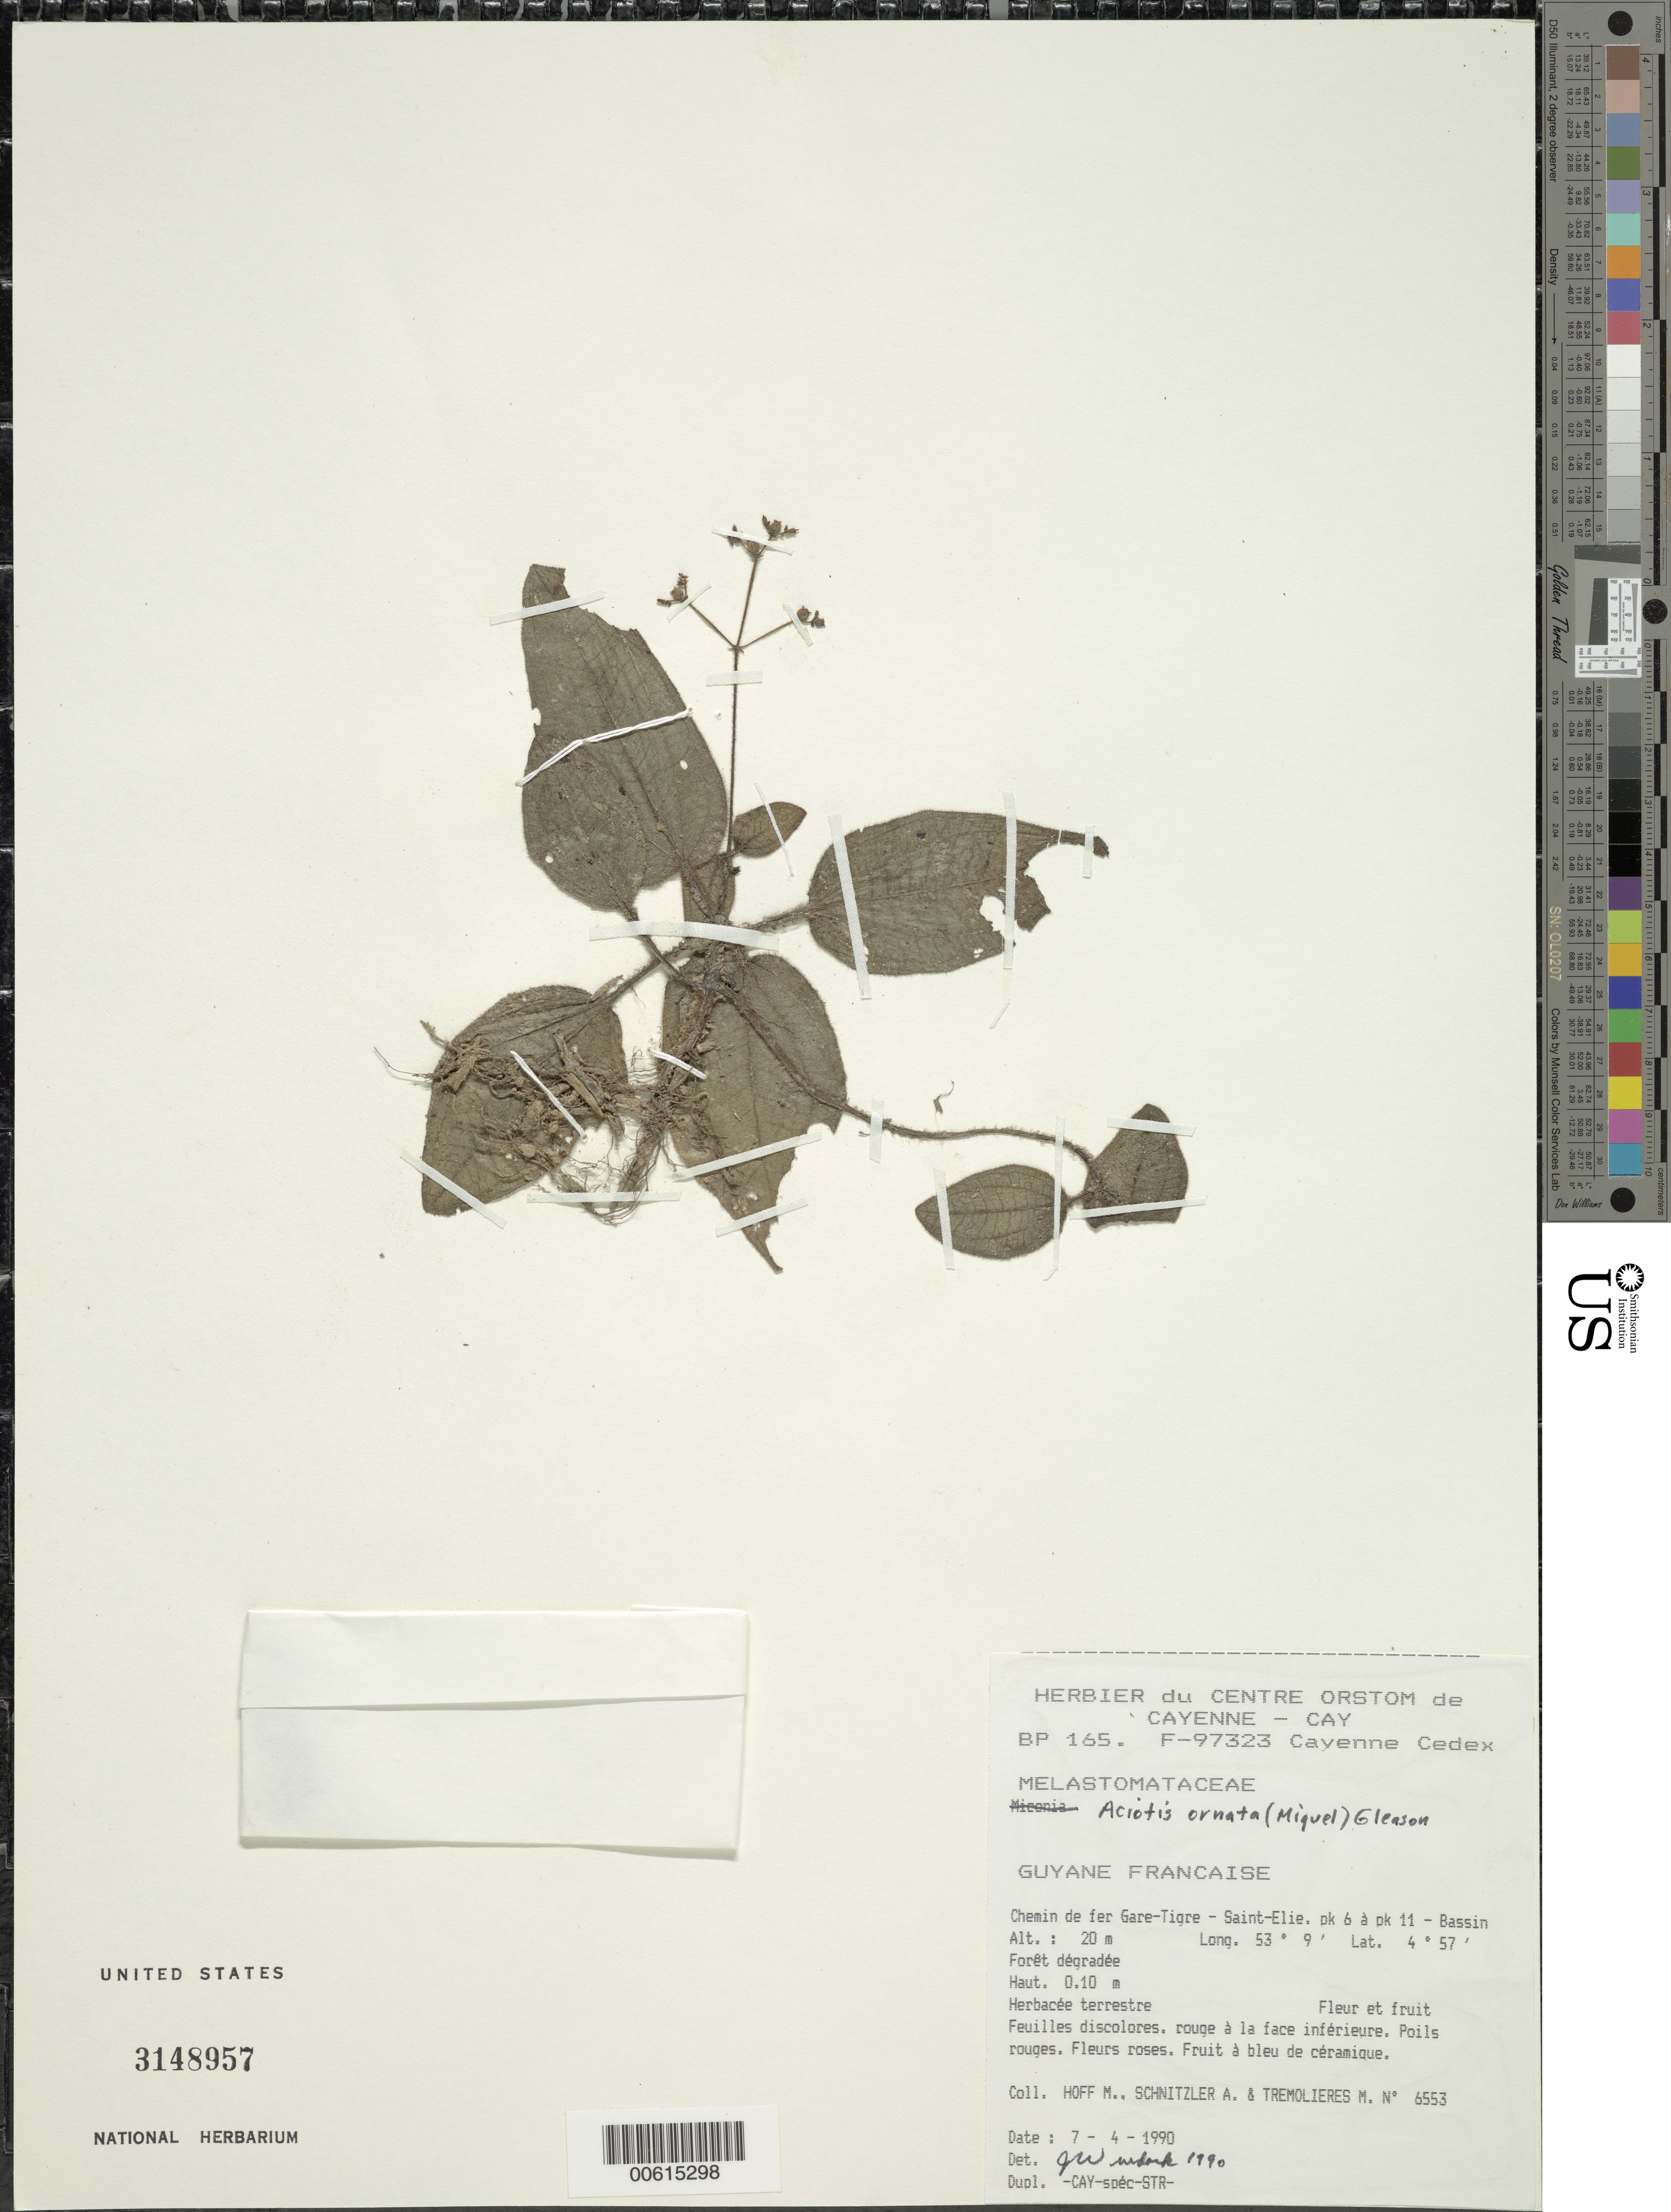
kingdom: Plantae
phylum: Tracheophyta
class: Magnoliopsida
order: Myrtales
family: Melastomataceae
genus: Aciotis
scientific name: Aciotis ornata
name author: (Miq.) Gleason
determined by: Wurdack, John J., (US), US (UNITED STATES)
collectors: M. Hoff, A. Schnitzler & M. Tremolieres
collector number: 6553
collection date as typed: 7-Apr-90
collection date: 1990-04-07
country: French Guiana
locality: St. Élie, Chemin de fer Gare-Tigre, pk 6-11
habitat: Foret degradee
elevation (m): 20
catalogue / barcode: US 3148957